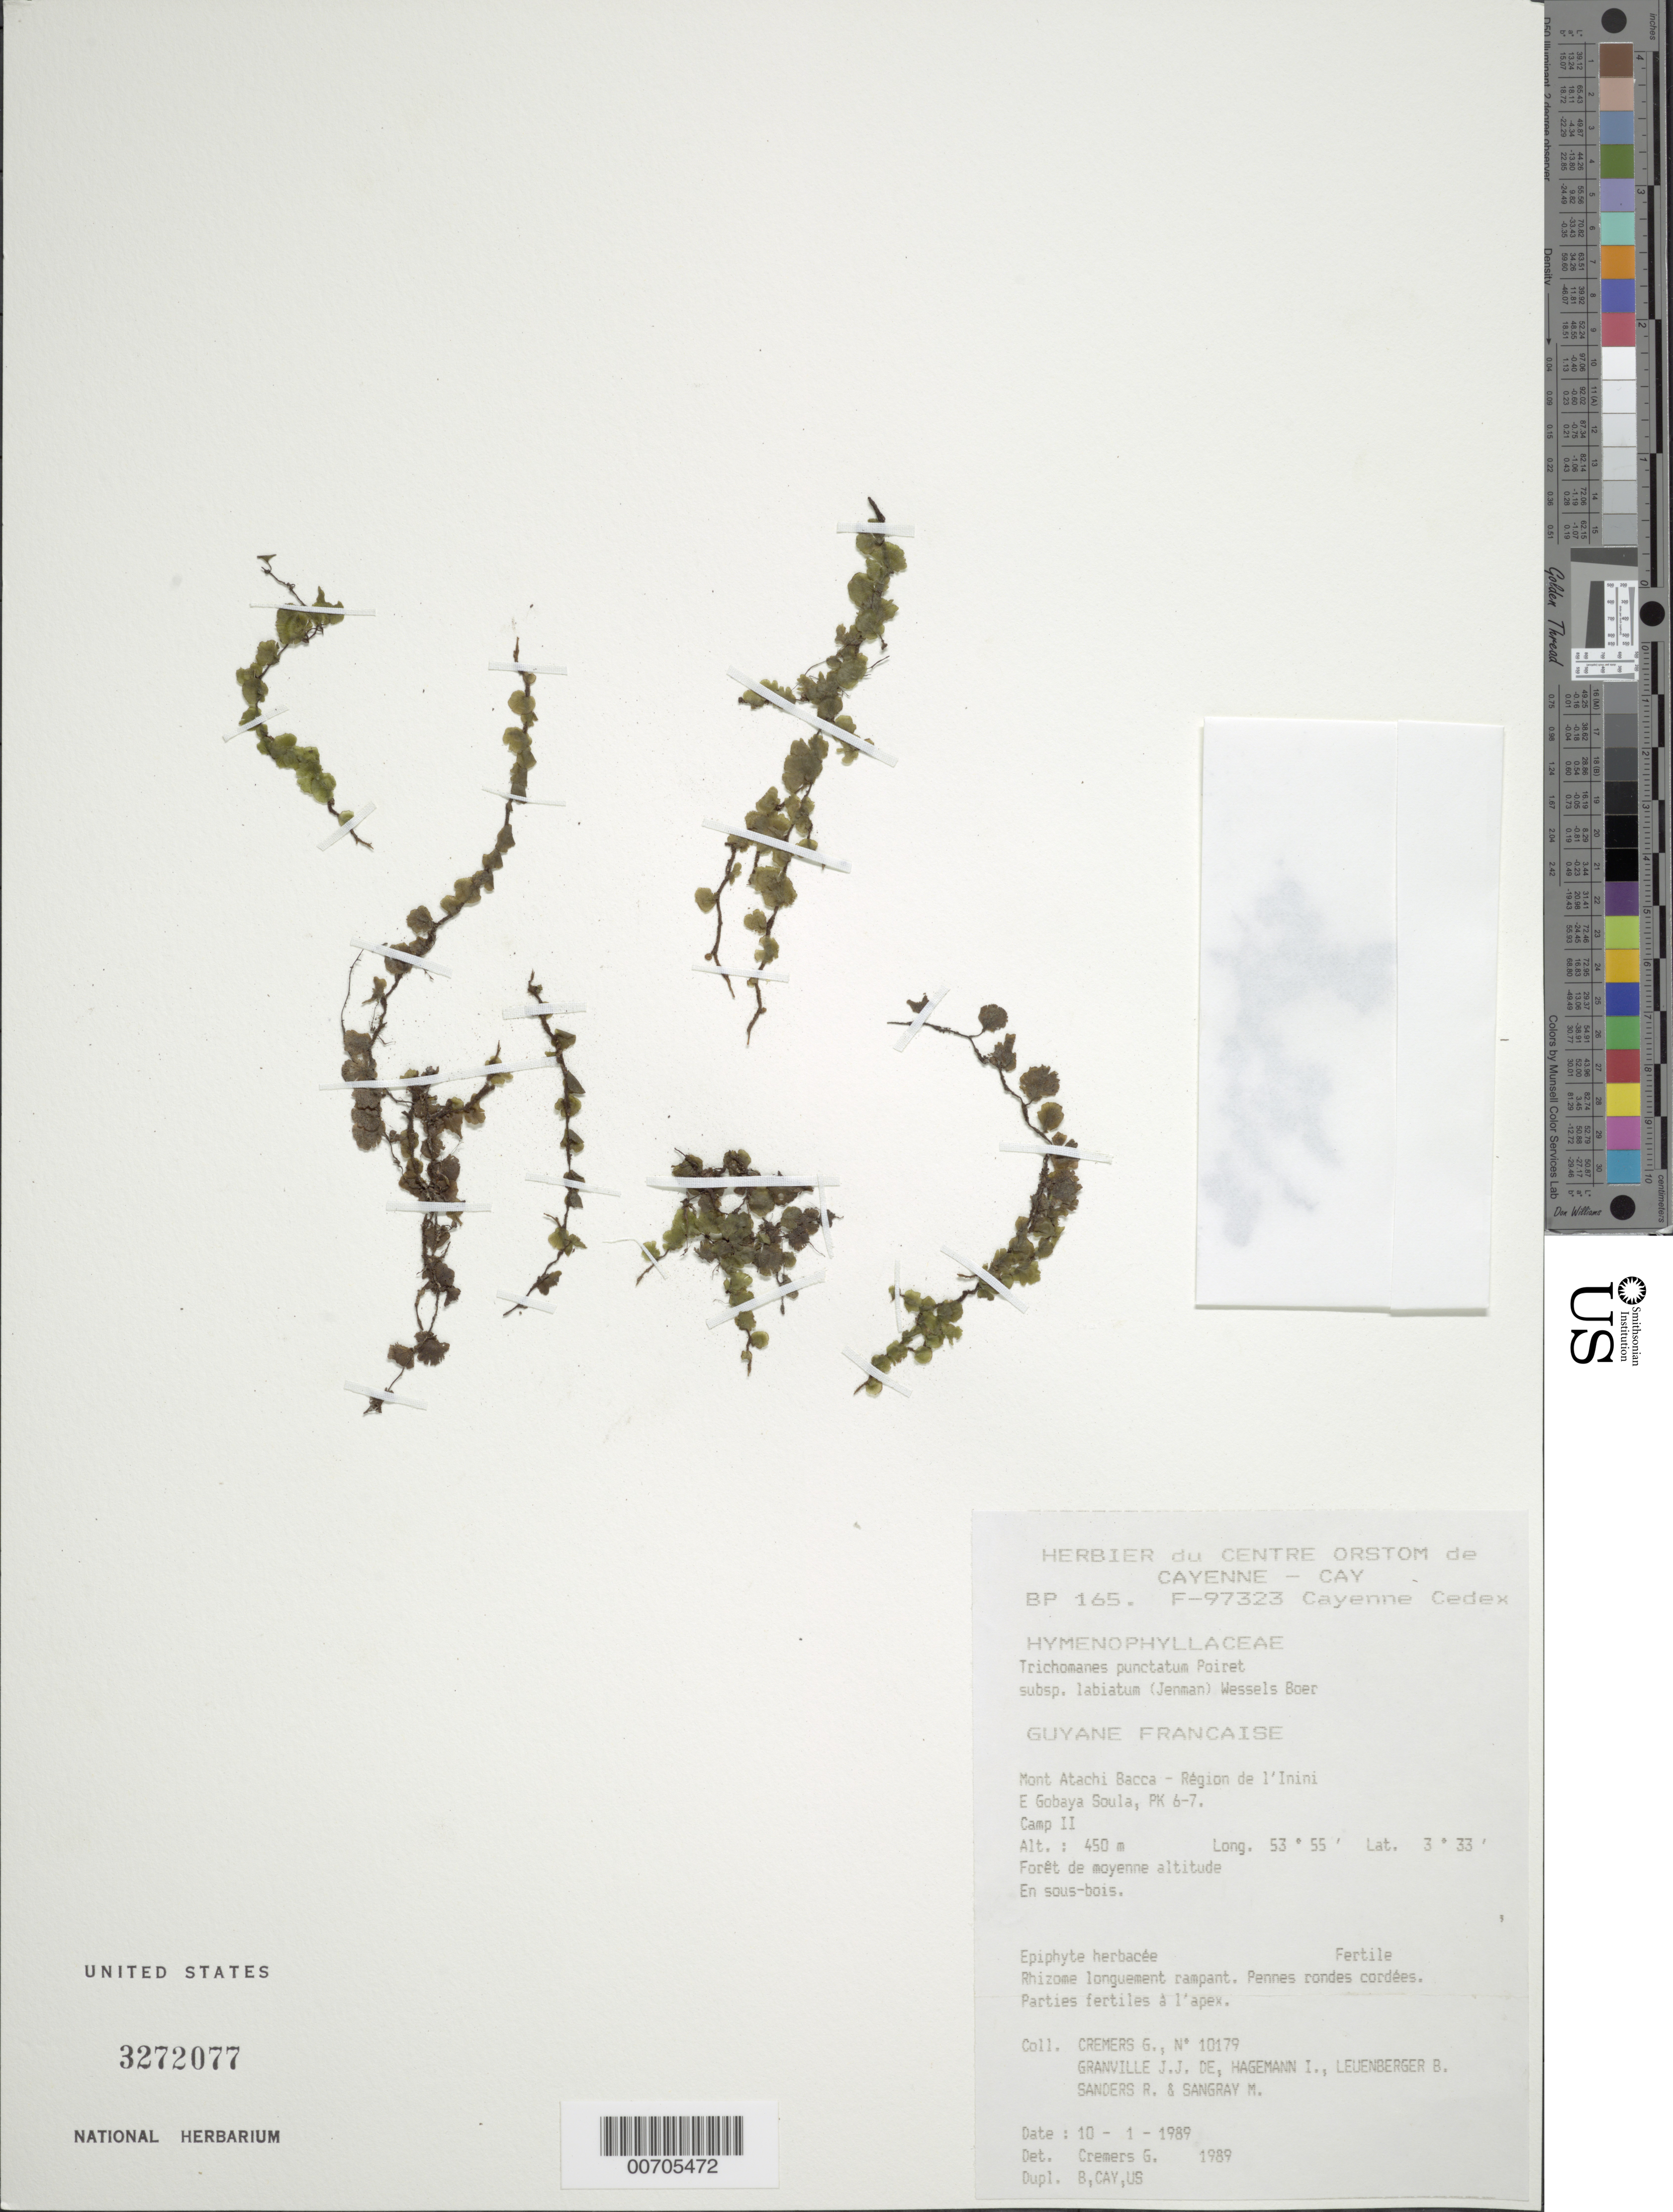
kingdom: Plantae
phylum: Tracheophyta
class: Polypodiopsida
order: Hymenophyllales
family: Hymenophyllaceae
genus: Didymoglossum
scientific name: Didymoglossum punctatum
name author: (Poir.) Desv.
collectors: G. Cremers et al.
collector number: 10179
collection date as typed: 10-Jan-89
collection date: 1989-01-10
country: French Guiana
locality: Mont Atachi Bacca, région de l'Inini, E Gobaya Soula, PK 6-7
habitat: Forest, middle altitude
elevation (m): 450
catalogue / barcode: US 3272077